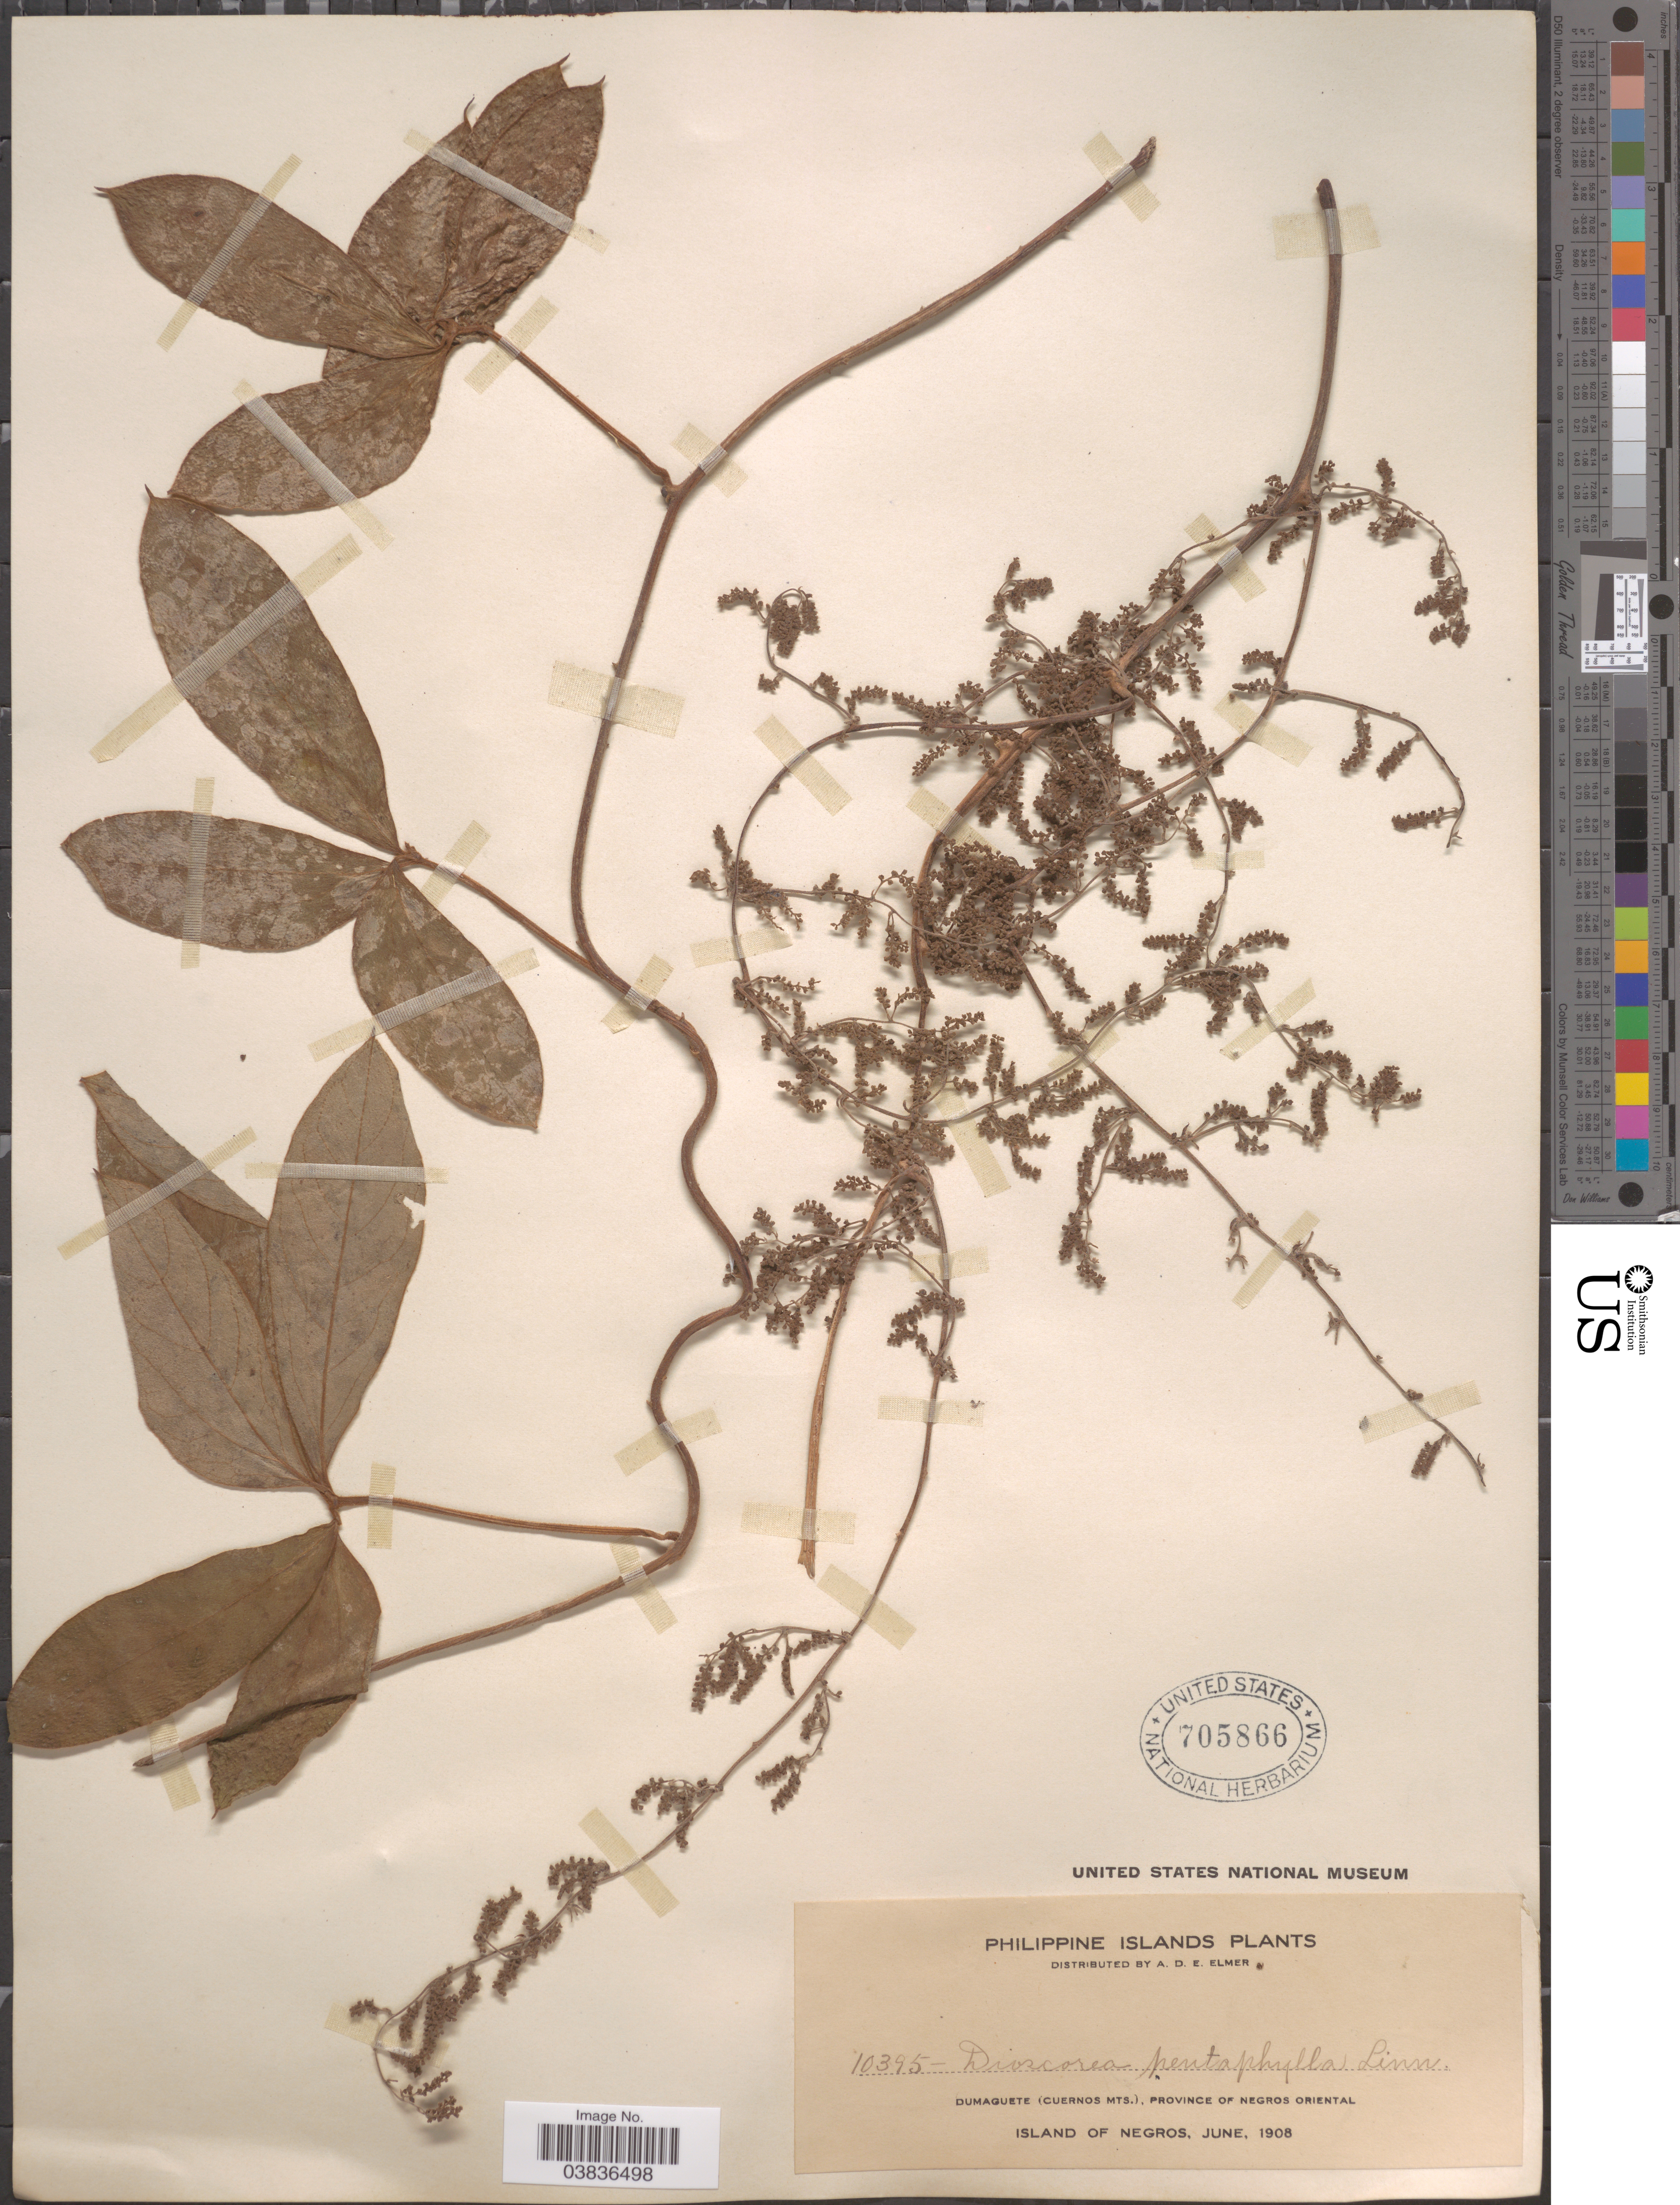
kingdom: Plantae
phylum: Tracheophyta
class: Liliopsida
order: Dioscoreales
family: Dioscoreaceae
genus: Dioscorea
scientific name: Dioscorea pentaphylla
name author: L.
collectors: A. D. E. Elmer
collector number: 10395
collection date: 1908-06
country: Philippines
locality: Philippine Islands. Dumaguete (Cuernos Mts.), Province of Negros Oriental, Island of Negros.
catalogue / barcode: US 705866